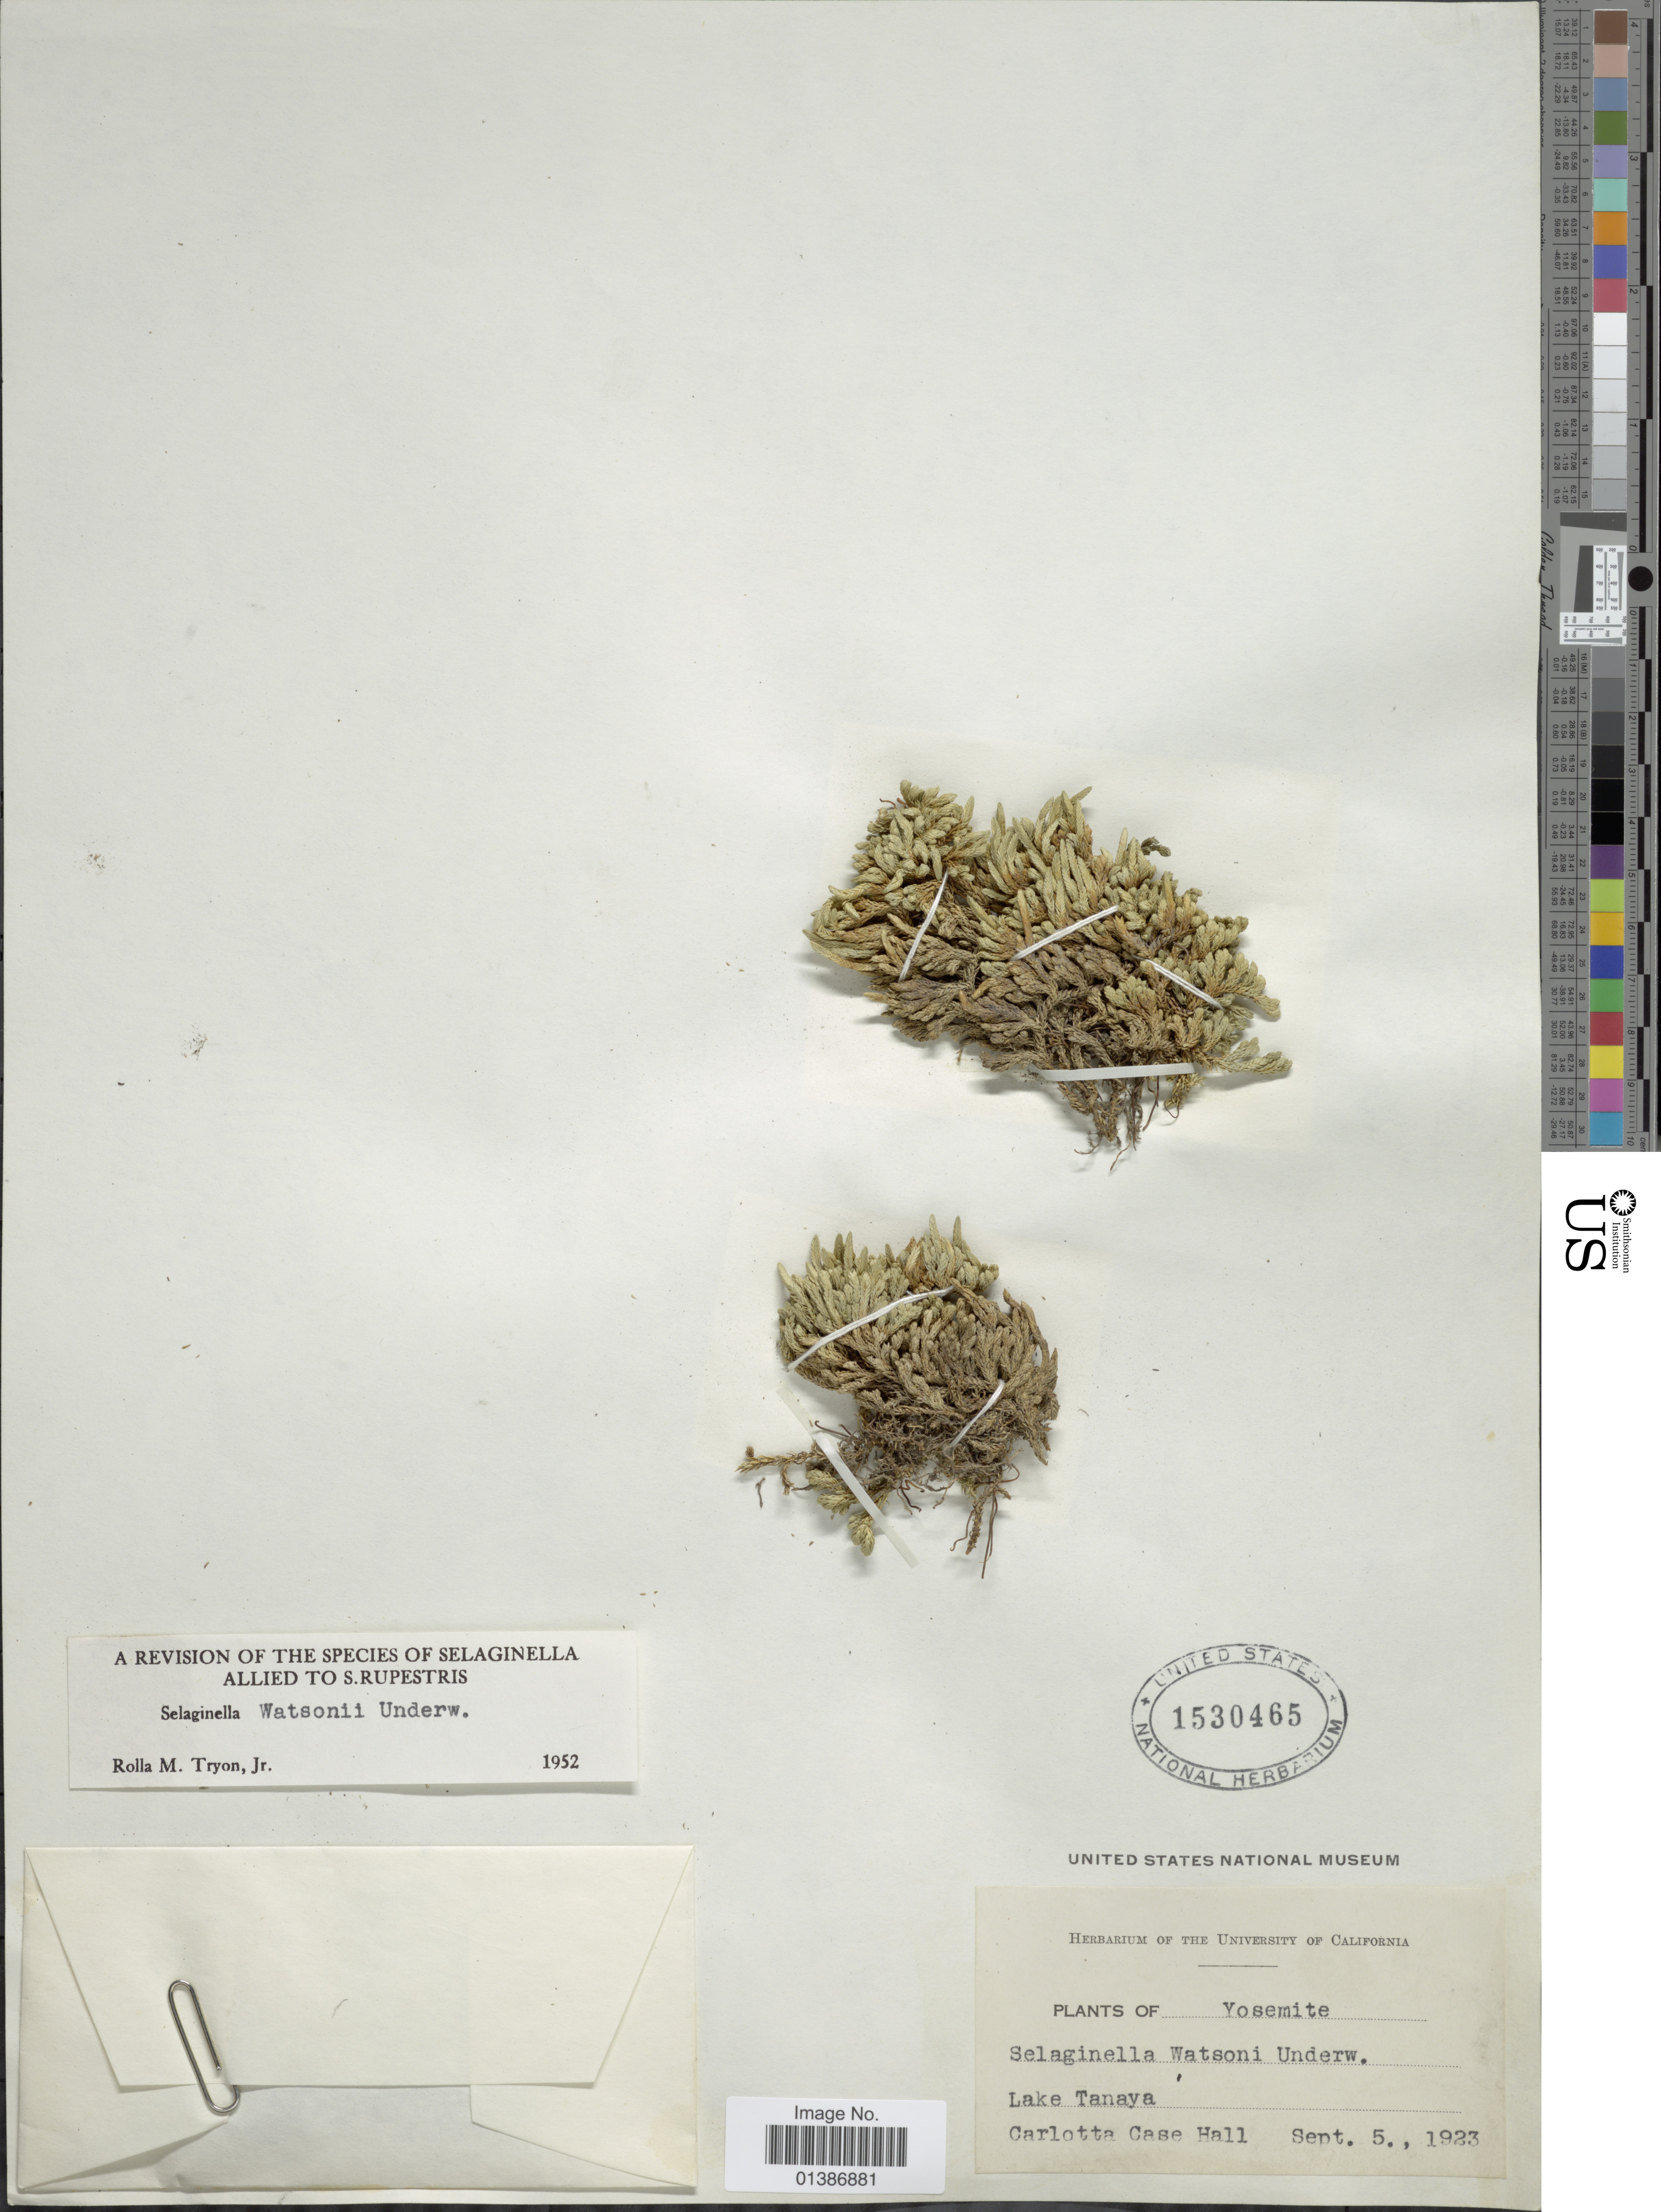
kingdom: Plantae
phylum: Tracheophyta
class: Lycopodiopsida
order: Selaginellales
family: Selaginellaceae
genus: Selaginella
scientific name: Selaginella watsonii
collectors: C. C. Hall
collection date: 1923-09-05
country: United States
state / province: California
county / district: Mariposa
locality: Yosemite, Lake Tanaya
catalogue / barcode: US 1530465